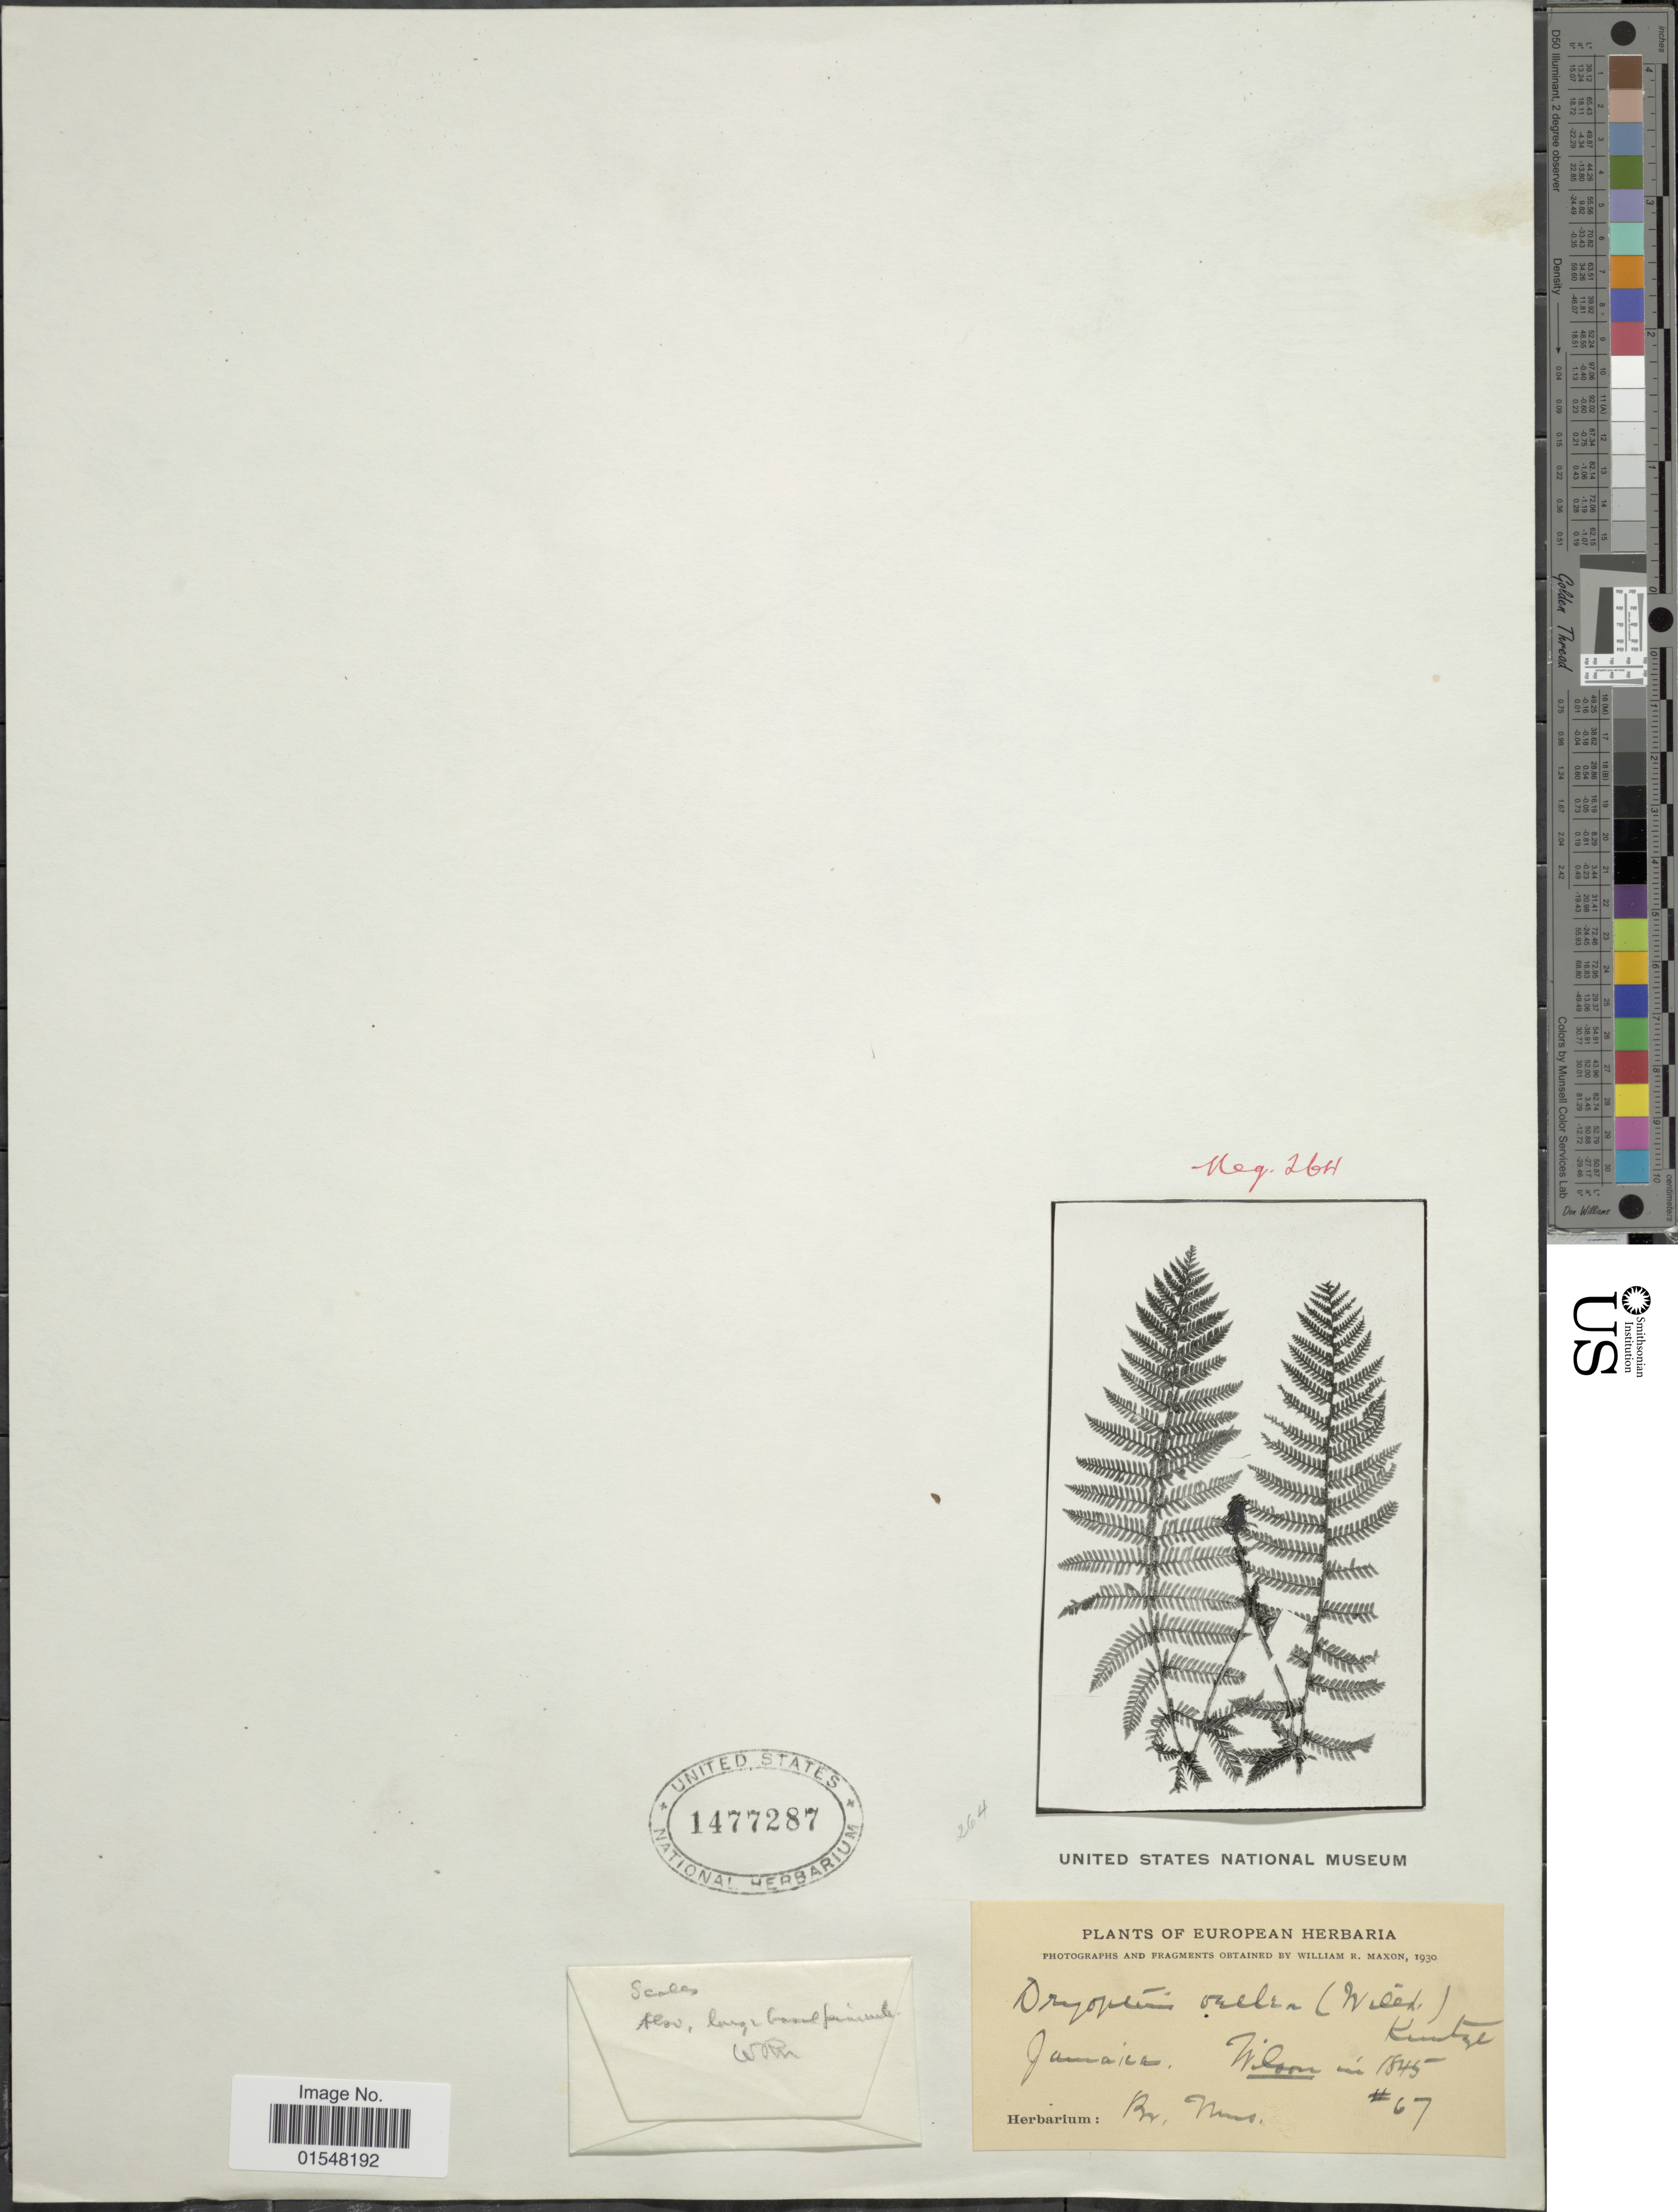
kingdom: Plantae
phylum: Tracheophyta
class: Polypodiopsida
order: Polypodiales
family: Dryopteridaceae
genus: Ctenitis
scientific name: Ctenitis vellea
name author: (Willd.) Proctor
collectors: -- Wilson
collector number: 67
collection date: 1845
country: Jamaica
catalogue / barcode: US 1477287